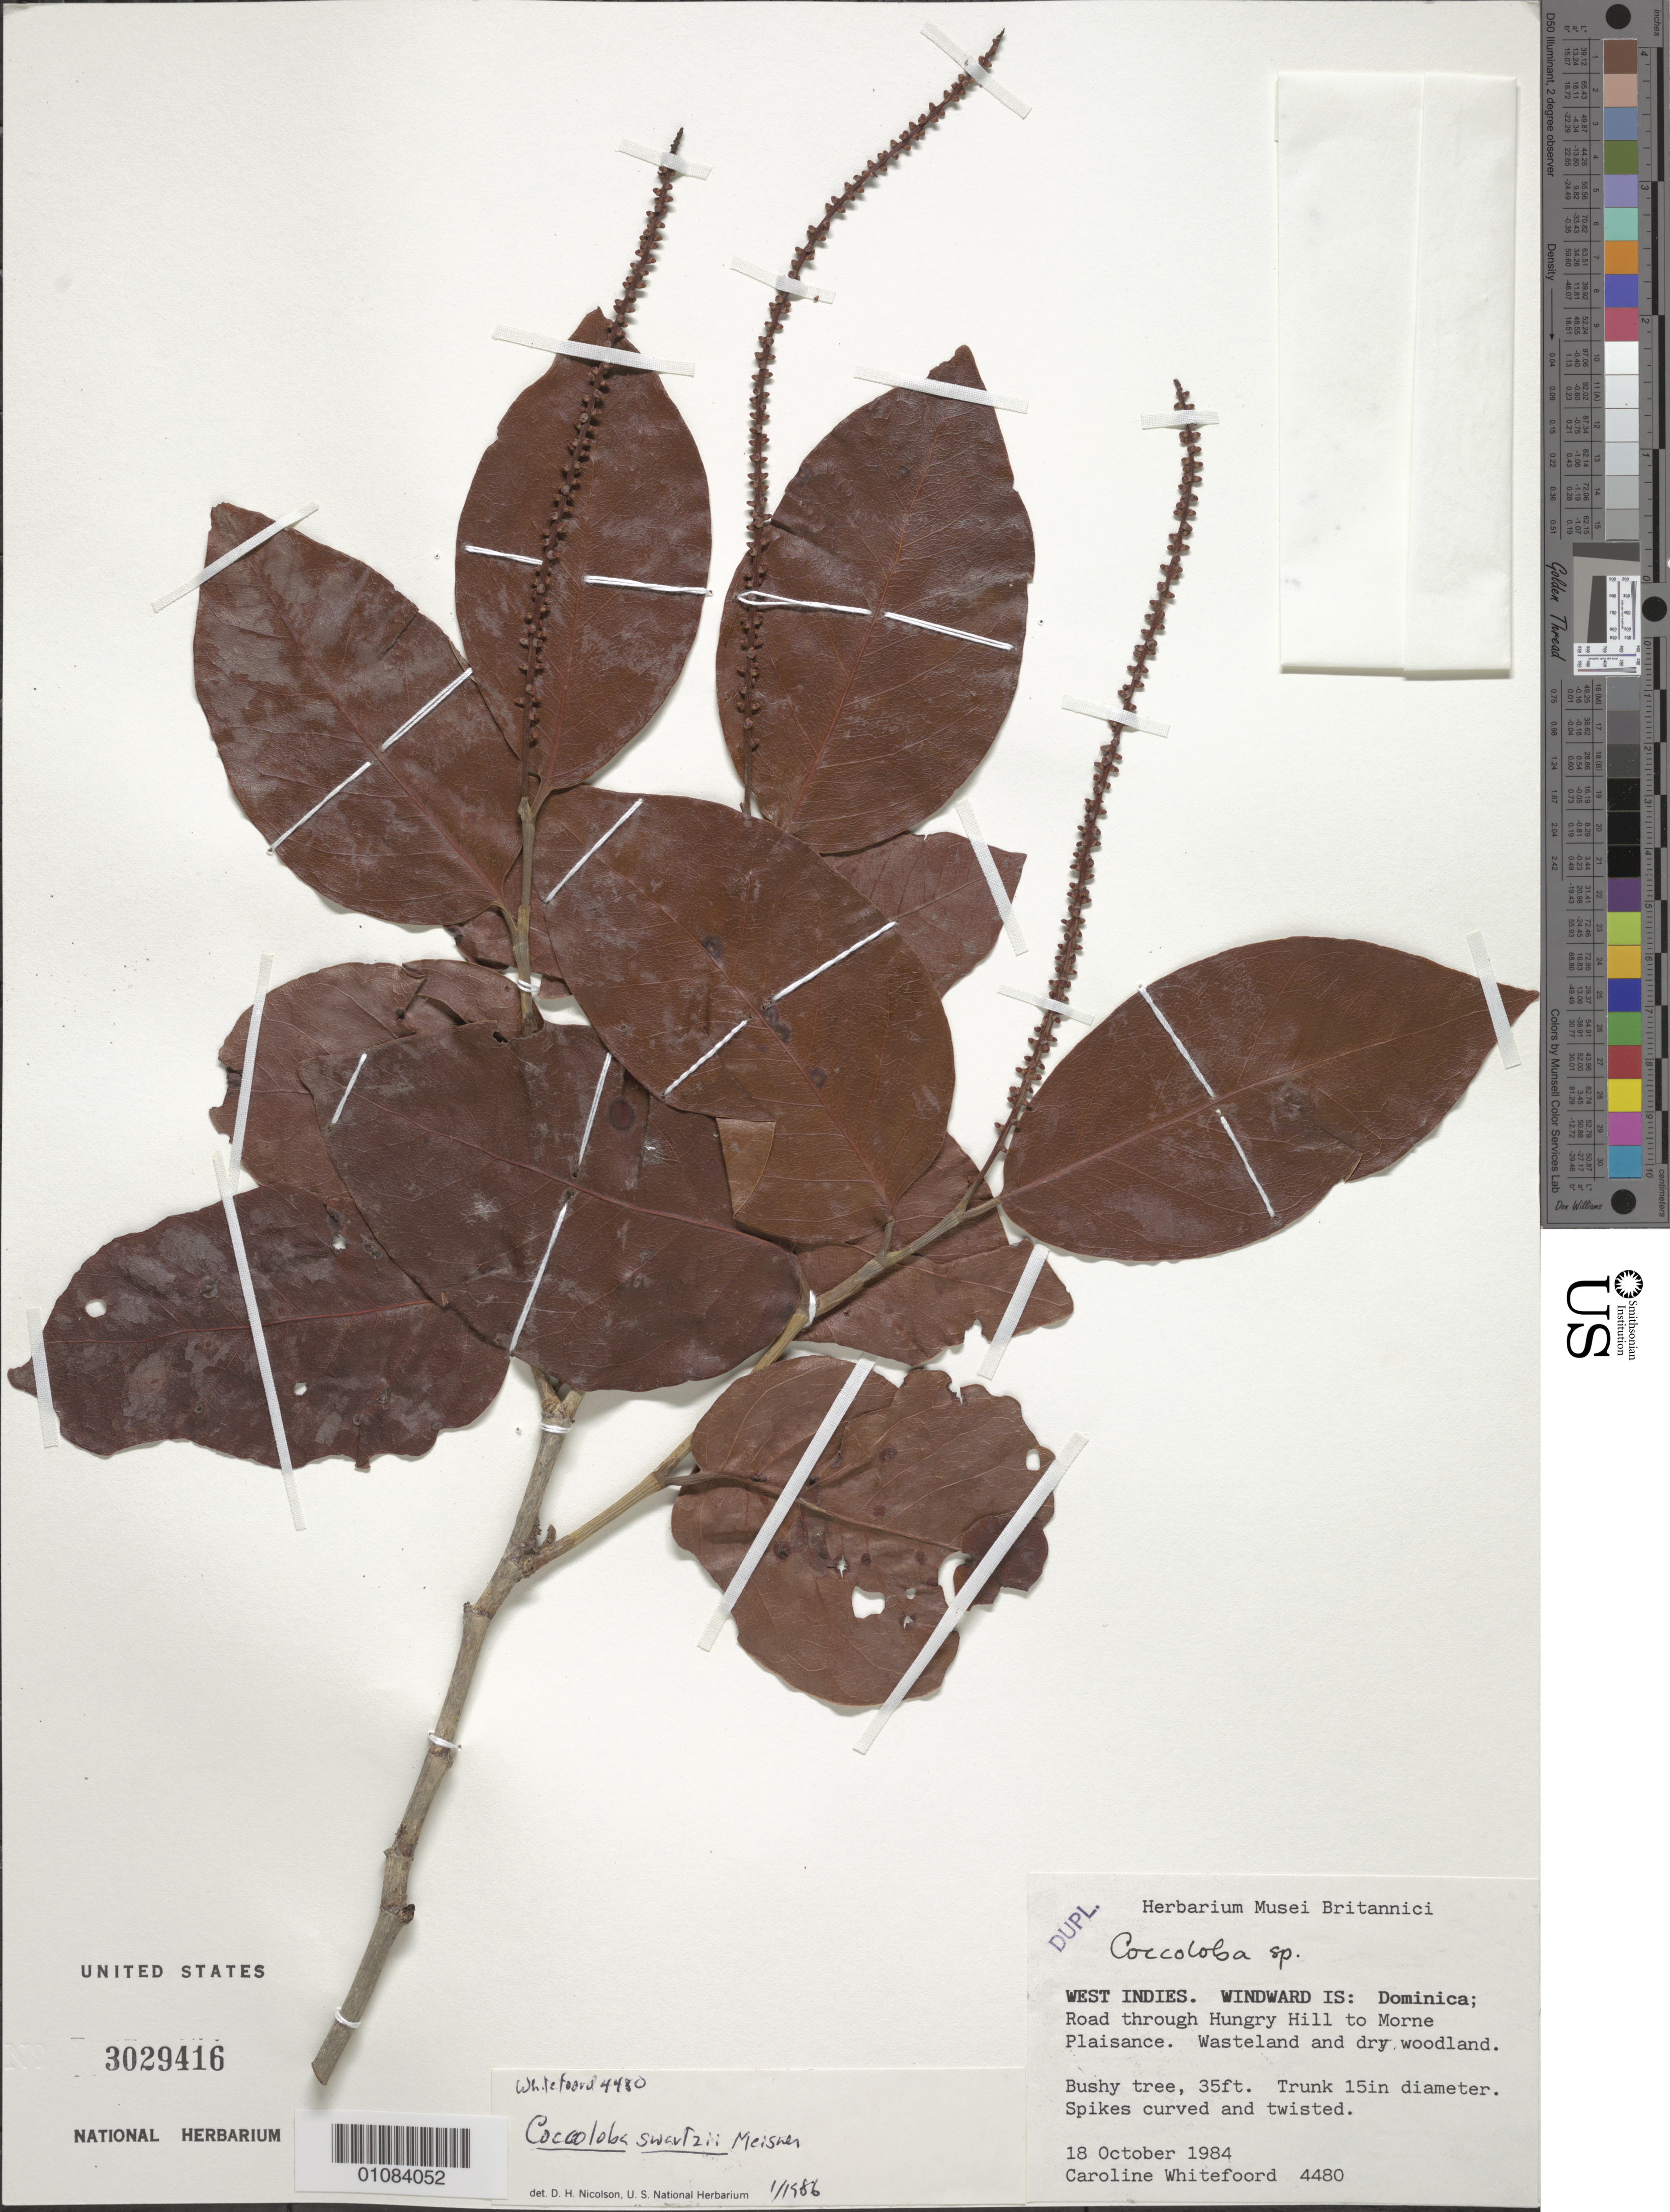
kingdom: Plantae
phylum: Tracheophyta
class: Magnoliopsida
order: Caryophyllales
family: Polygonaceae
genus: Coccoloba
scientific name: Coccoloba swartzii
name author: Meisn.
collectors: C. Whitefoord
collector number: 4480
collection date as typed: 18 Oct 1984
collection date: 1984-10-18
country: Dominica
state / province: St. Patrick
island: Dominica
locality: Road through Hungry Hill to Morne Plaisance.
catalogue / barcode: US 3029416